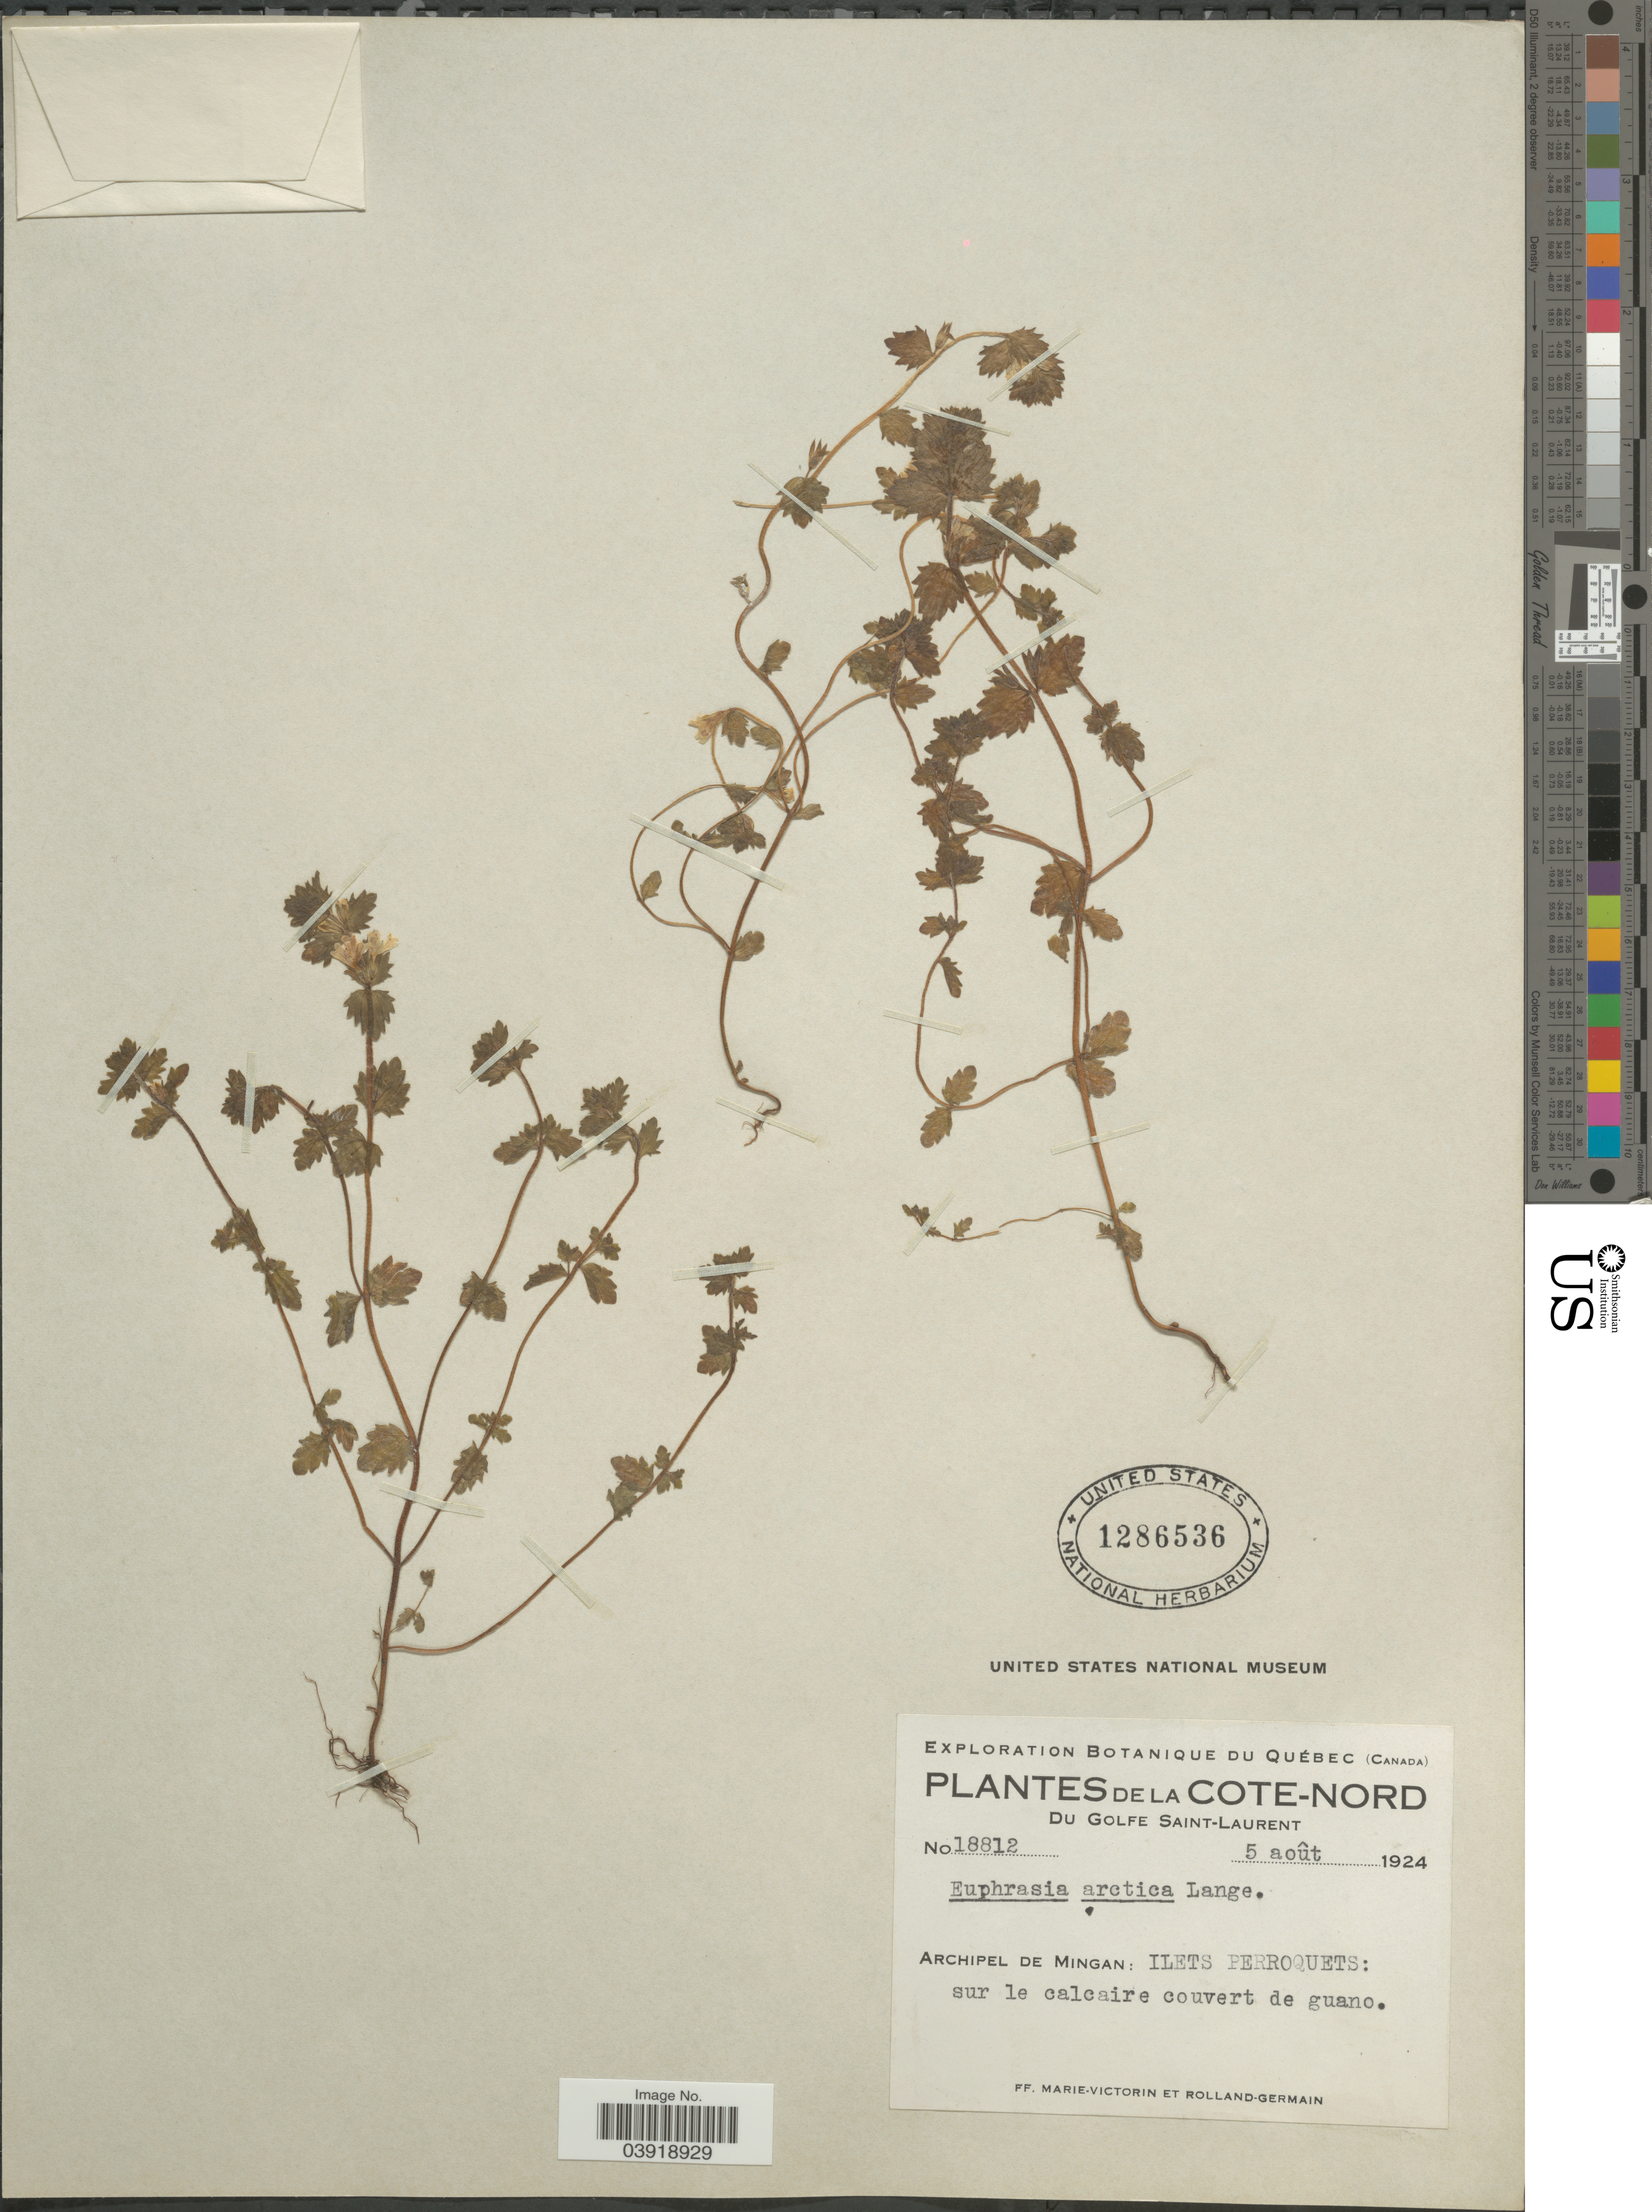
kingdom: Plantae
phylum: Tracheophyta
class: Magnoliopsida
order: Lamiales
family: Orobanchaceae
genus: Euphrasia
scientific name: Euphrasia arctica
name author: Lange ex Rostrup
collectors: F. Marie-Victorin & Rolland-Germain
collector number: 18812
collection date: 1924-08-05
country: Canada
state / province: Quebec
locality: La Cote-Nord du Golfe Saint-Laurent. Archipel de Mingan: Ilets Perroquets.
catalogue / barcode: US 1286536